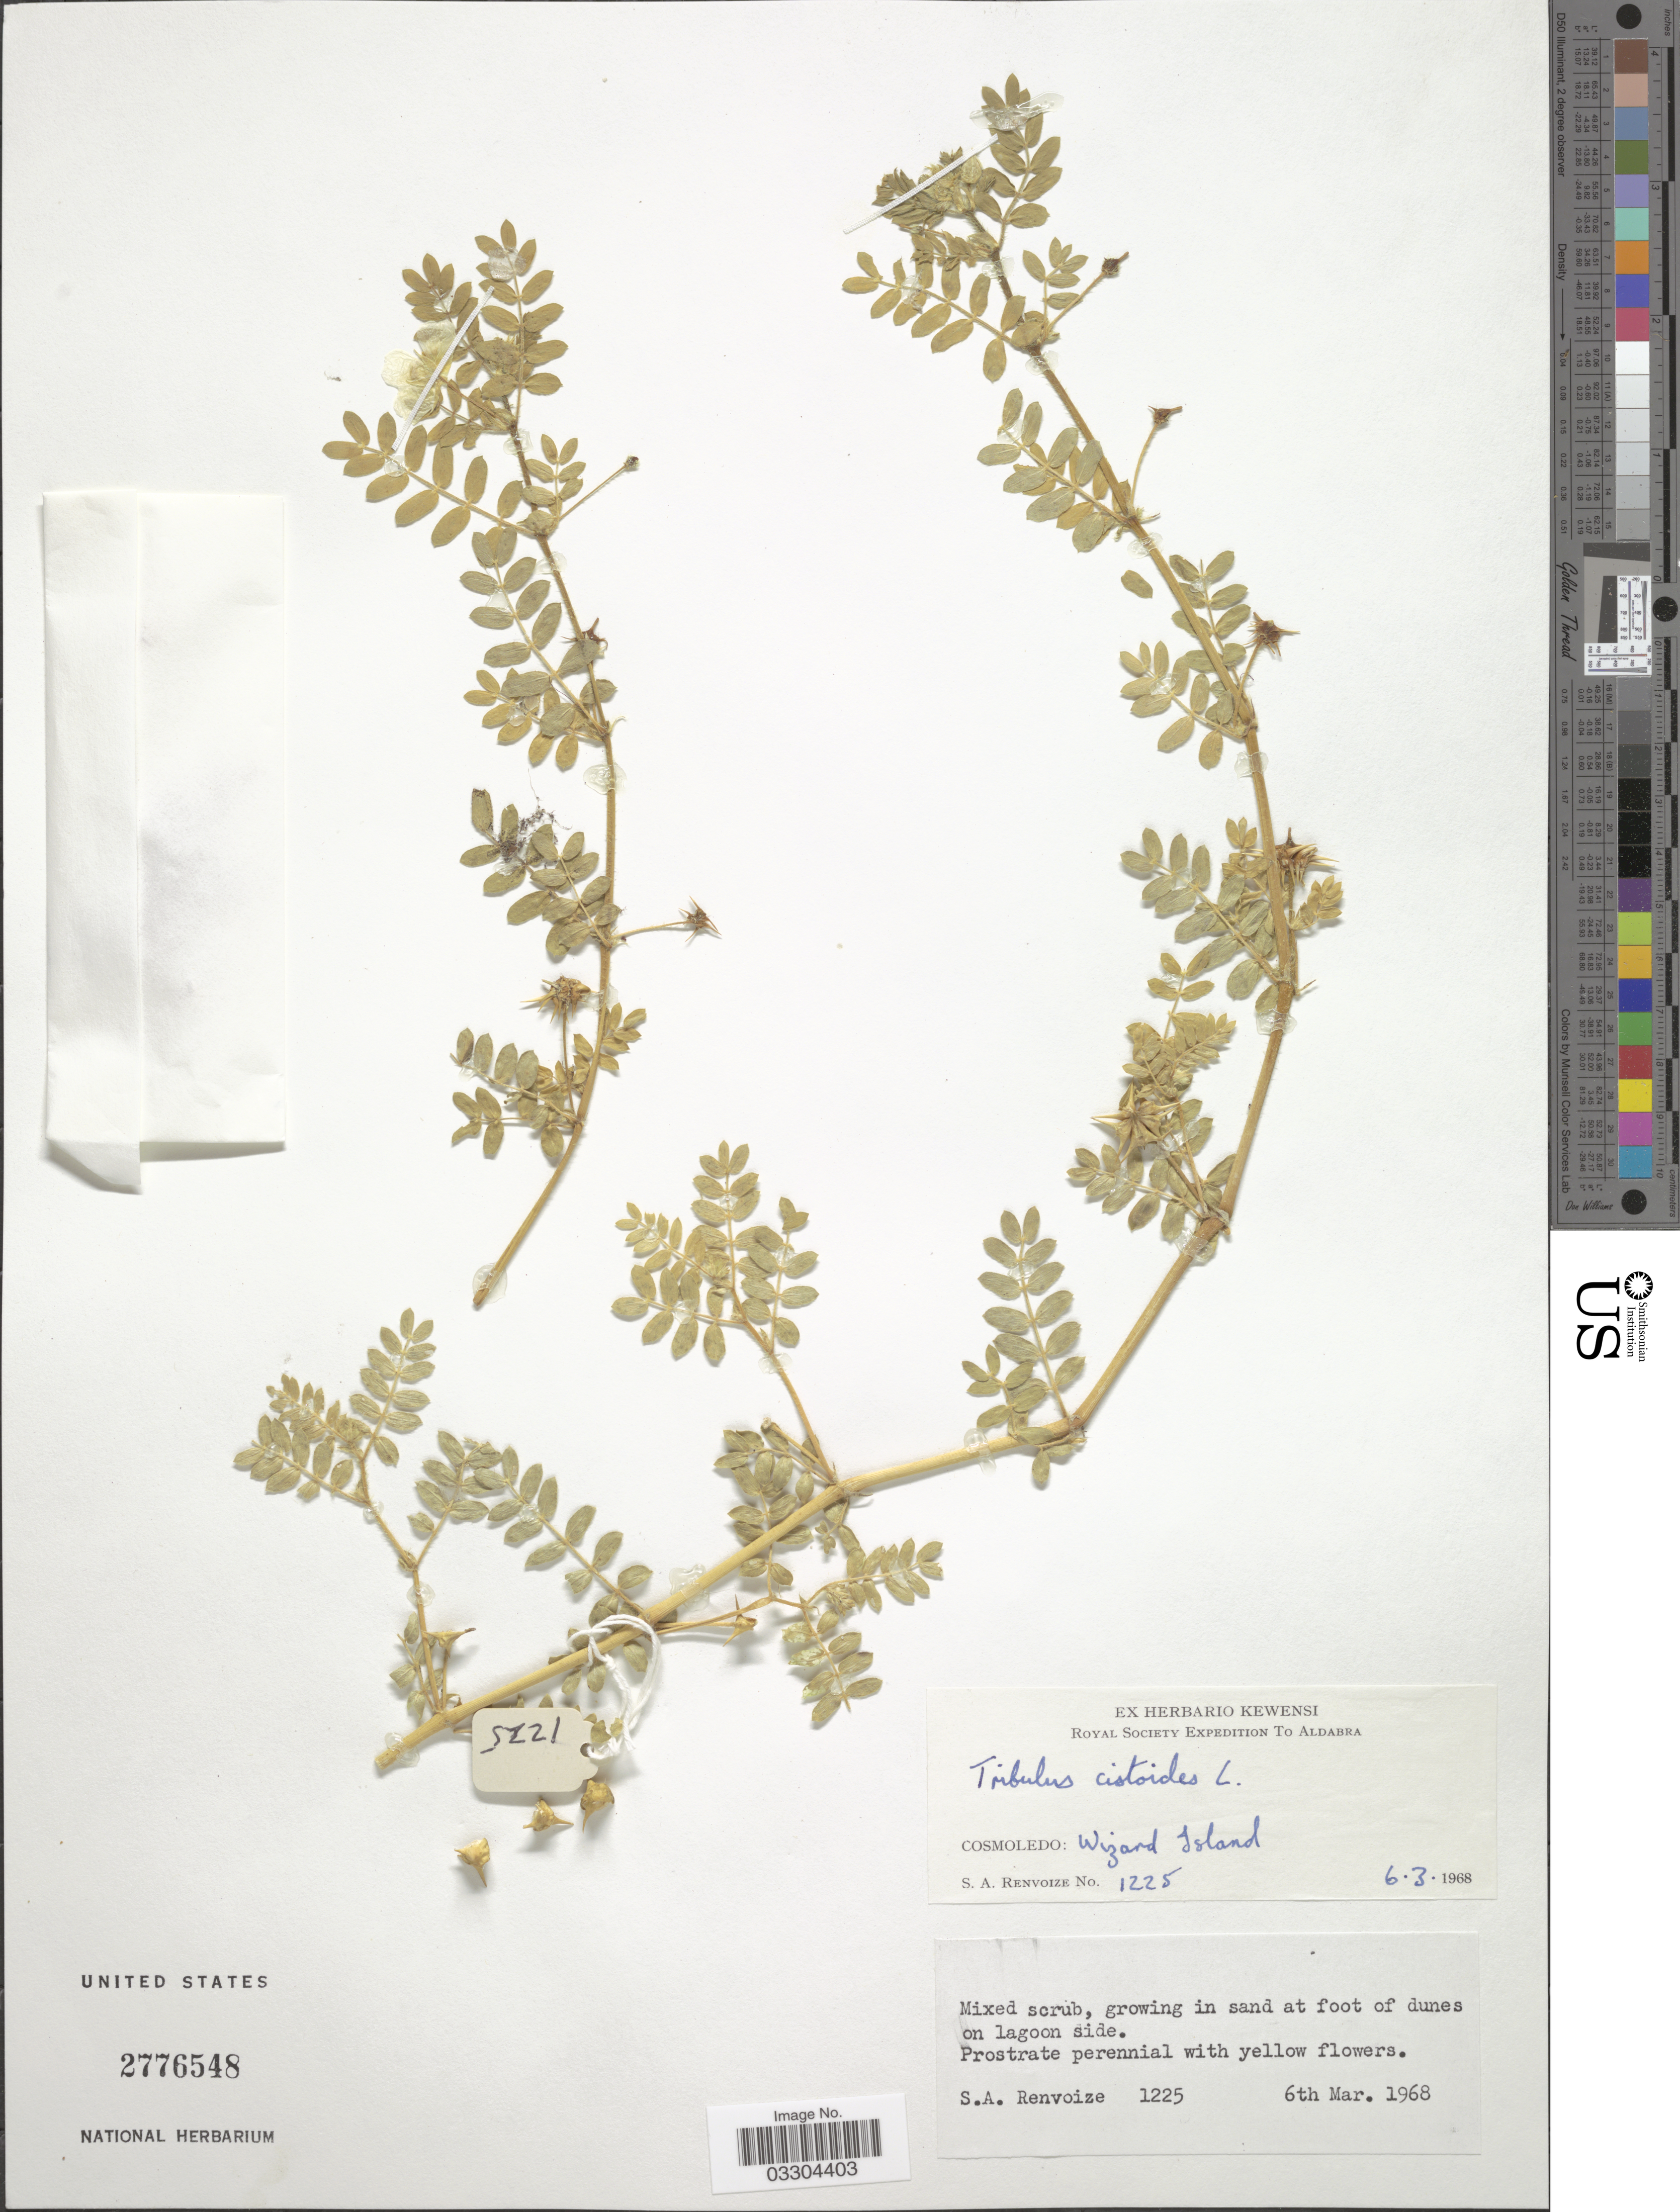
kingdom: Plantae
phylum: Tracheophyta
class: Magnoliopsida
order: Zygophyllales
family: Zygophyllaceae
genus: Tribulus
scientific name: Tribulus cistoides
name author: L.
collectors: S. A. Renvoize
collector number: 1225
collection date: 1968-03-06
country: Seychelles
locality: Aldabra. Cosmoledo: Wizard Island.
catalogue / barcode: US 2776548